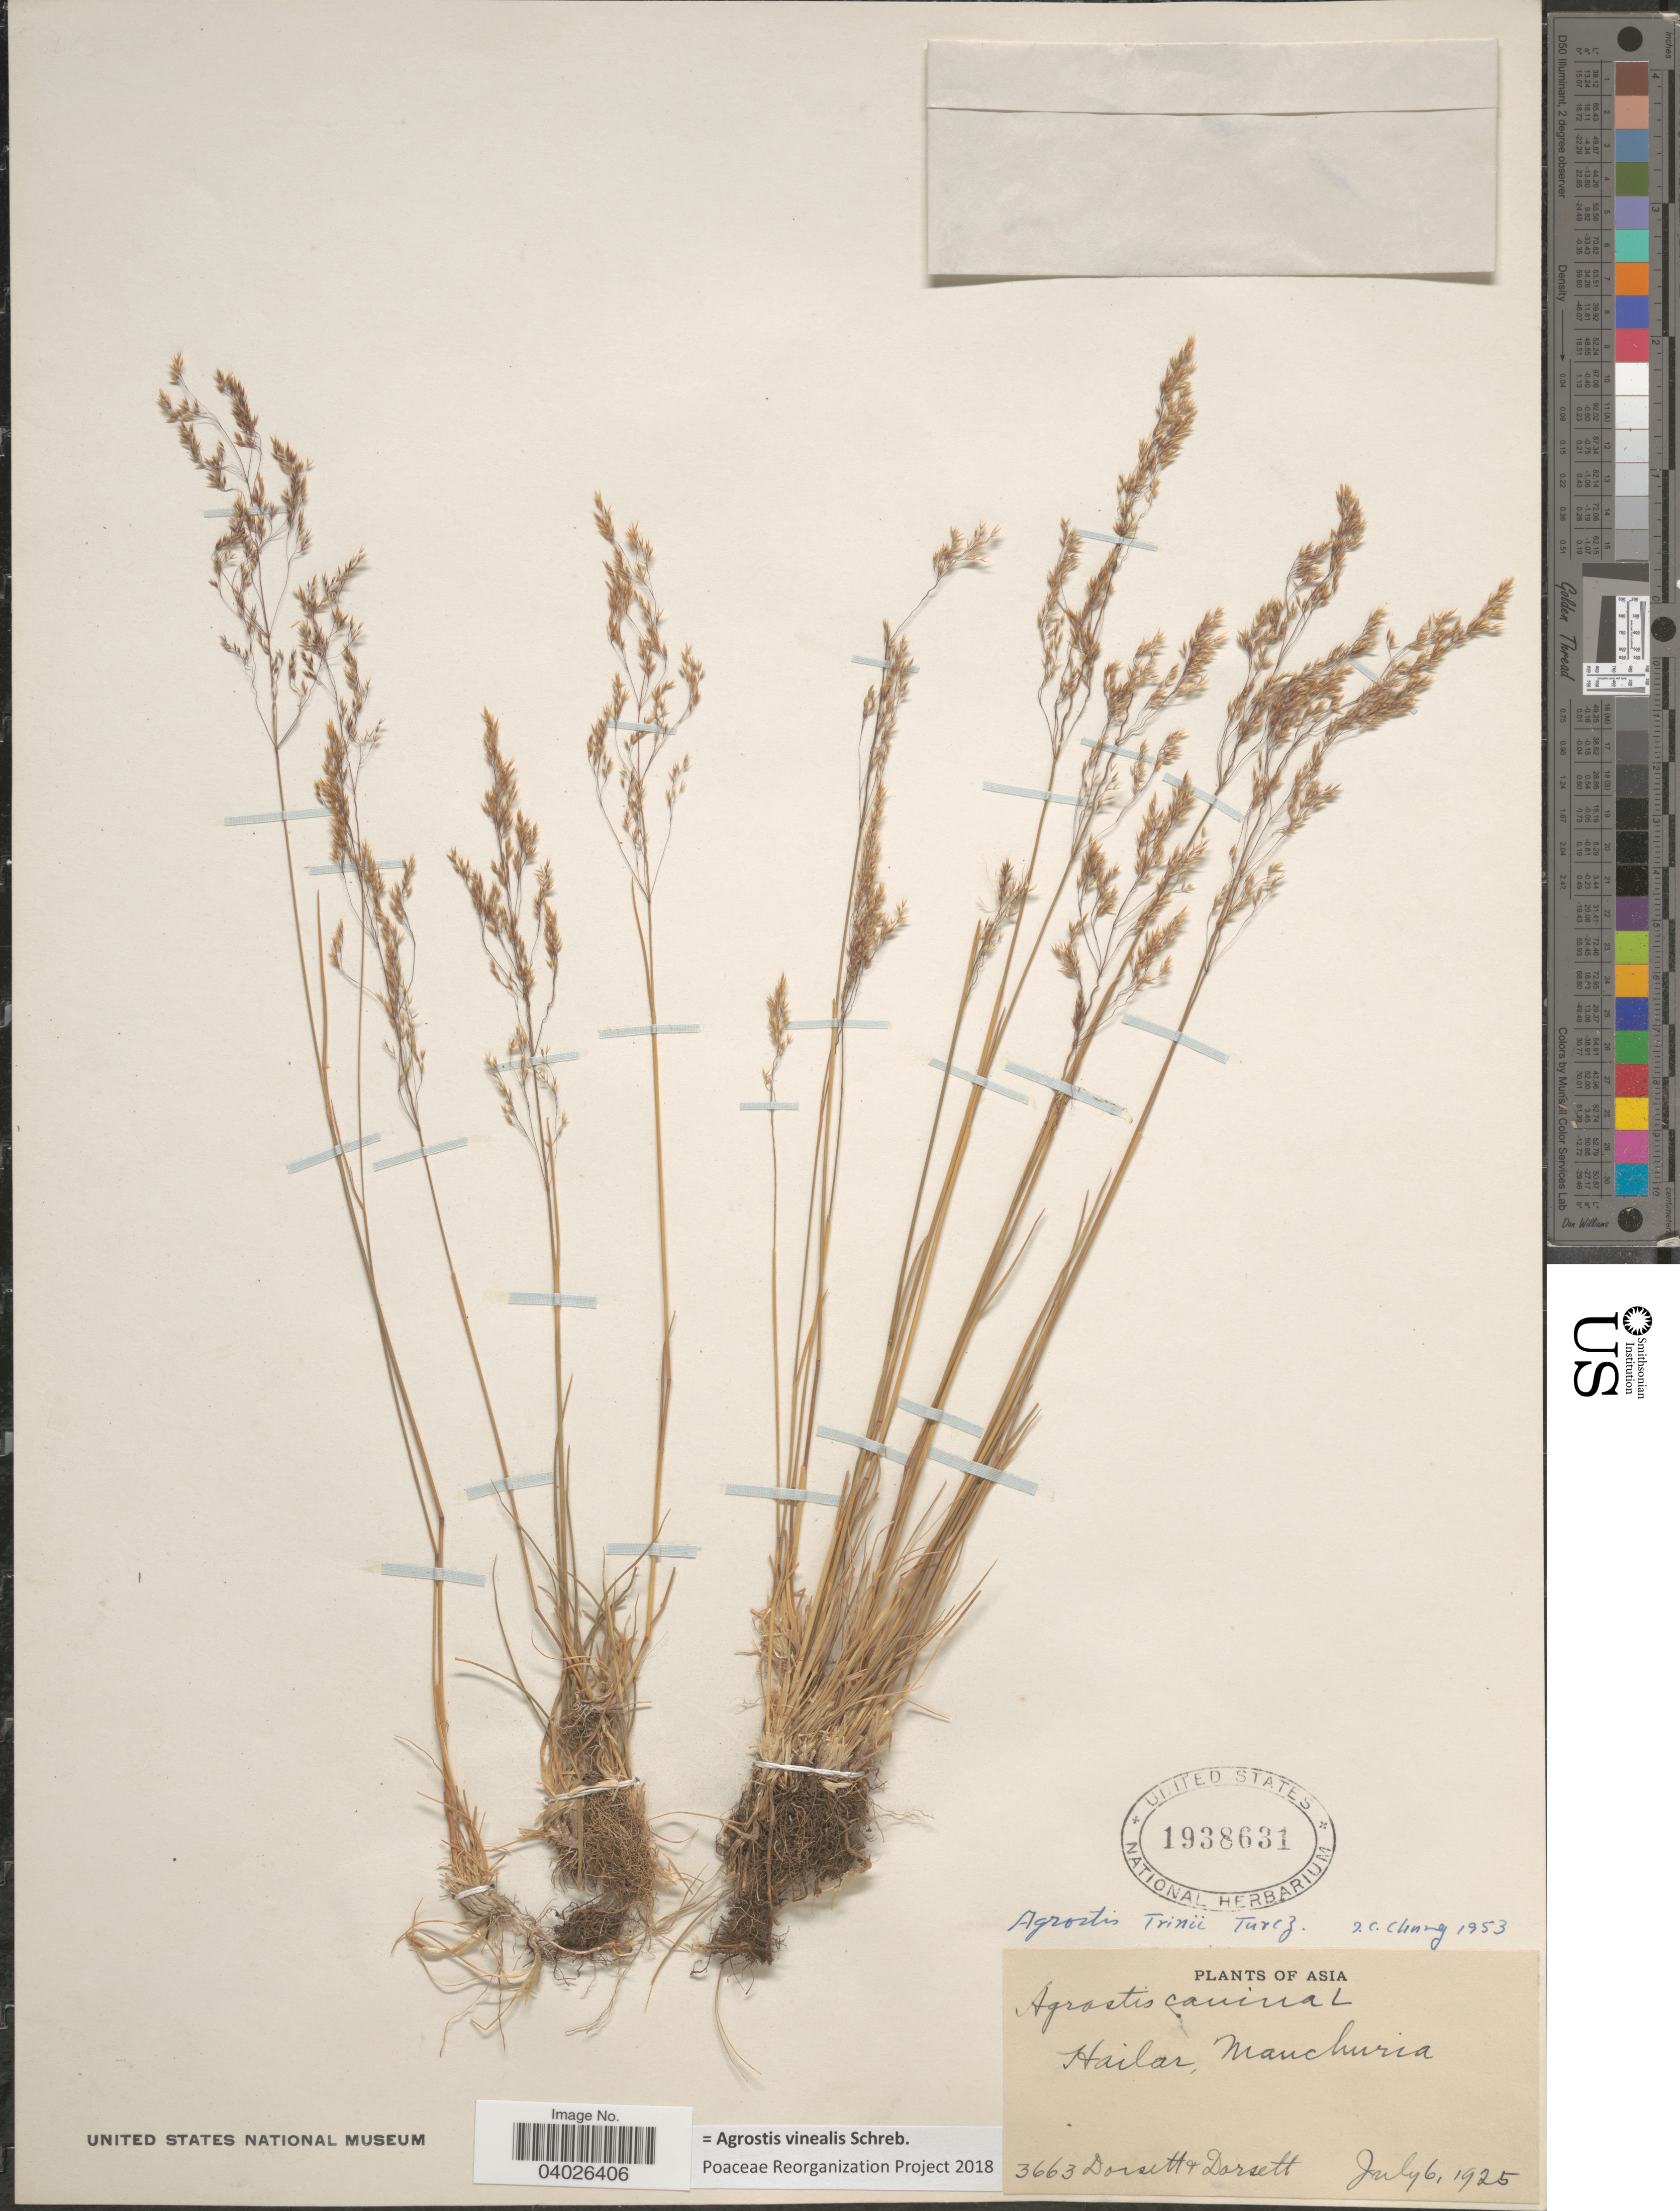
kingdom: Plantae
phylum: Tracheophyta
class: Liliopsida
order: Poales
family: Poaceae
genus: Agrostis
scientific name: Agrostis vinealis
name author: Schreb.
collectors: -- Dorsett & -- Dorsett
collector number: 3663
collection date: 1925-07-06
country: China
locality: Asia. Hailar, Manchuria.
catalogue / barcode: US 1938631